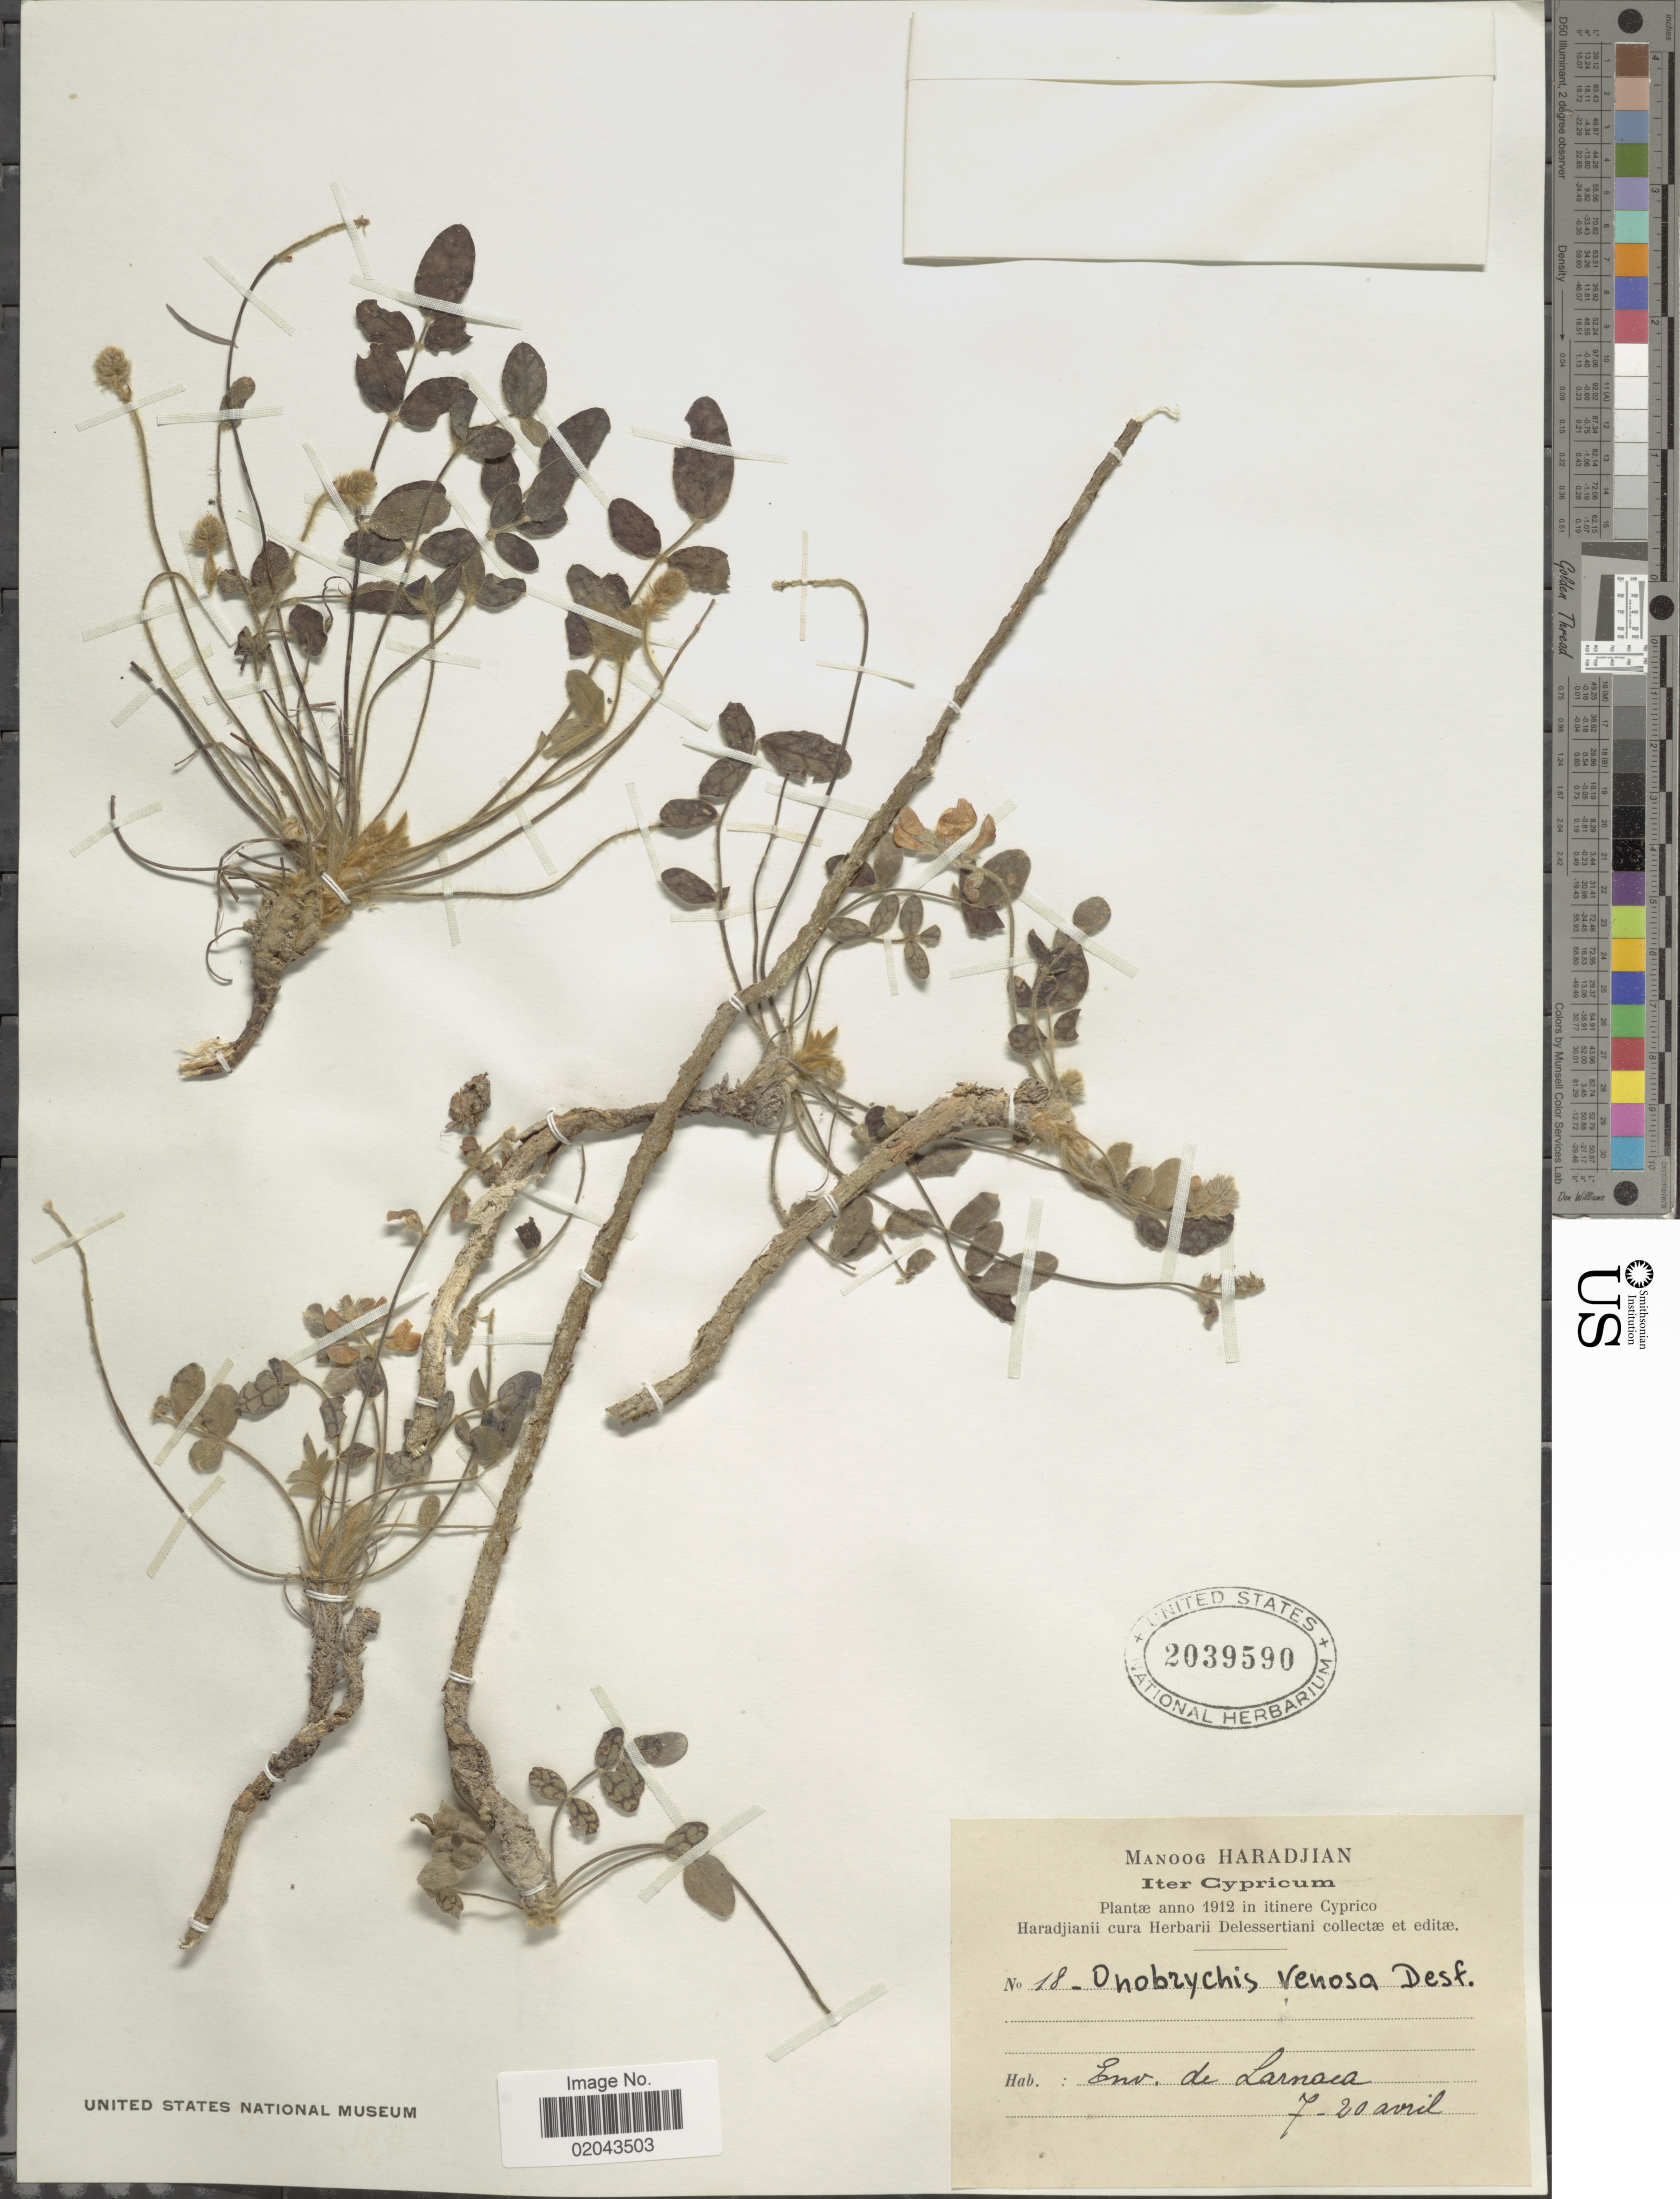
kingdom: Plantae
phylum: Tracheophyta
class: Magnoliopsida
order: Fabales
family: Fabaceae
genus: Onobrychis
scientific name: Onobrychis venosa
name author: Desv.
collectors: M. Haradjian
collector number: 18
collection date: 1912-04-07/1912-04-20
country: Cyprus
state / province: Lárnaka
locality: Iter Cypricum, Env. de Larnaca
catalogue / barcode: US 2039590